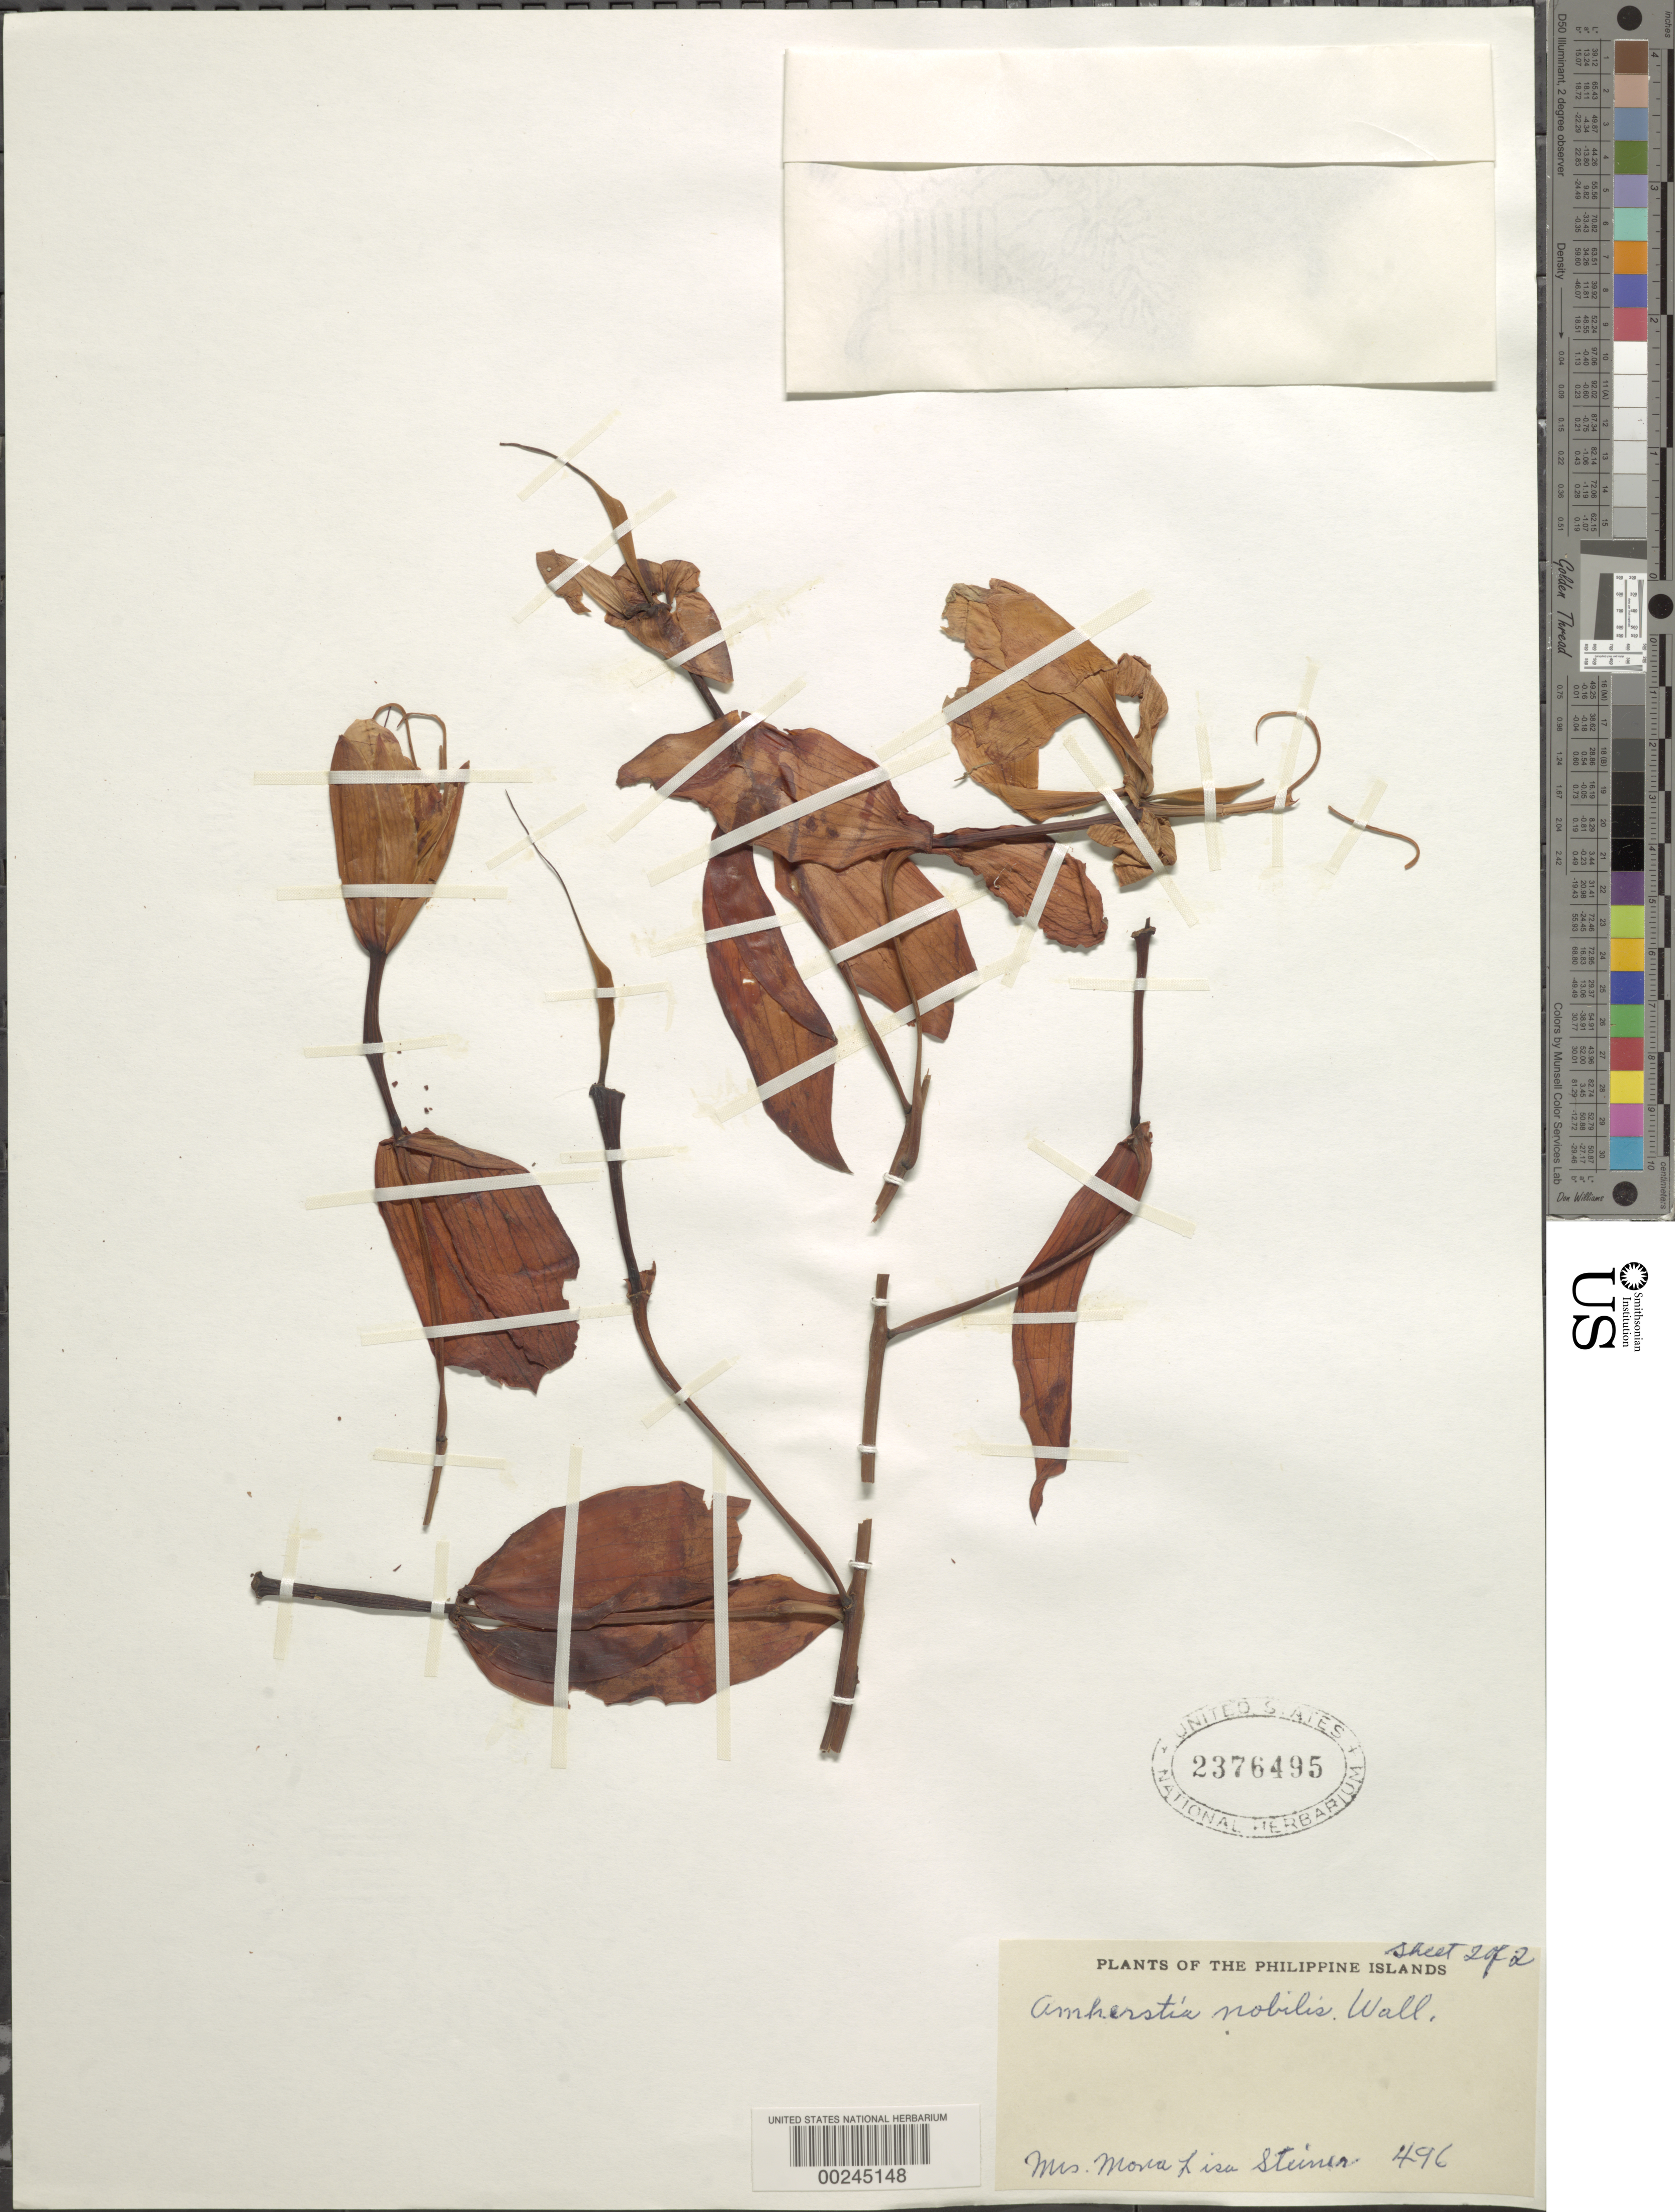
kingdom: Plantae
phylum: Tracheophyta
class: Magnoliopsida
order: Fabales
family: Fabaceae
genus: Amherstia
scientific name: Amherstia nobilis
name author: (Oliv.) Kuntze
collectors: M. Steiner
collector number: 496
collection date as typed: Feb 1954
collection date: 1954-02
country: Philippines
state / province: Calabarzon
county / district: Laguna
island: Luzon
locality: Los baños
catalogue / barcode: US 2376495